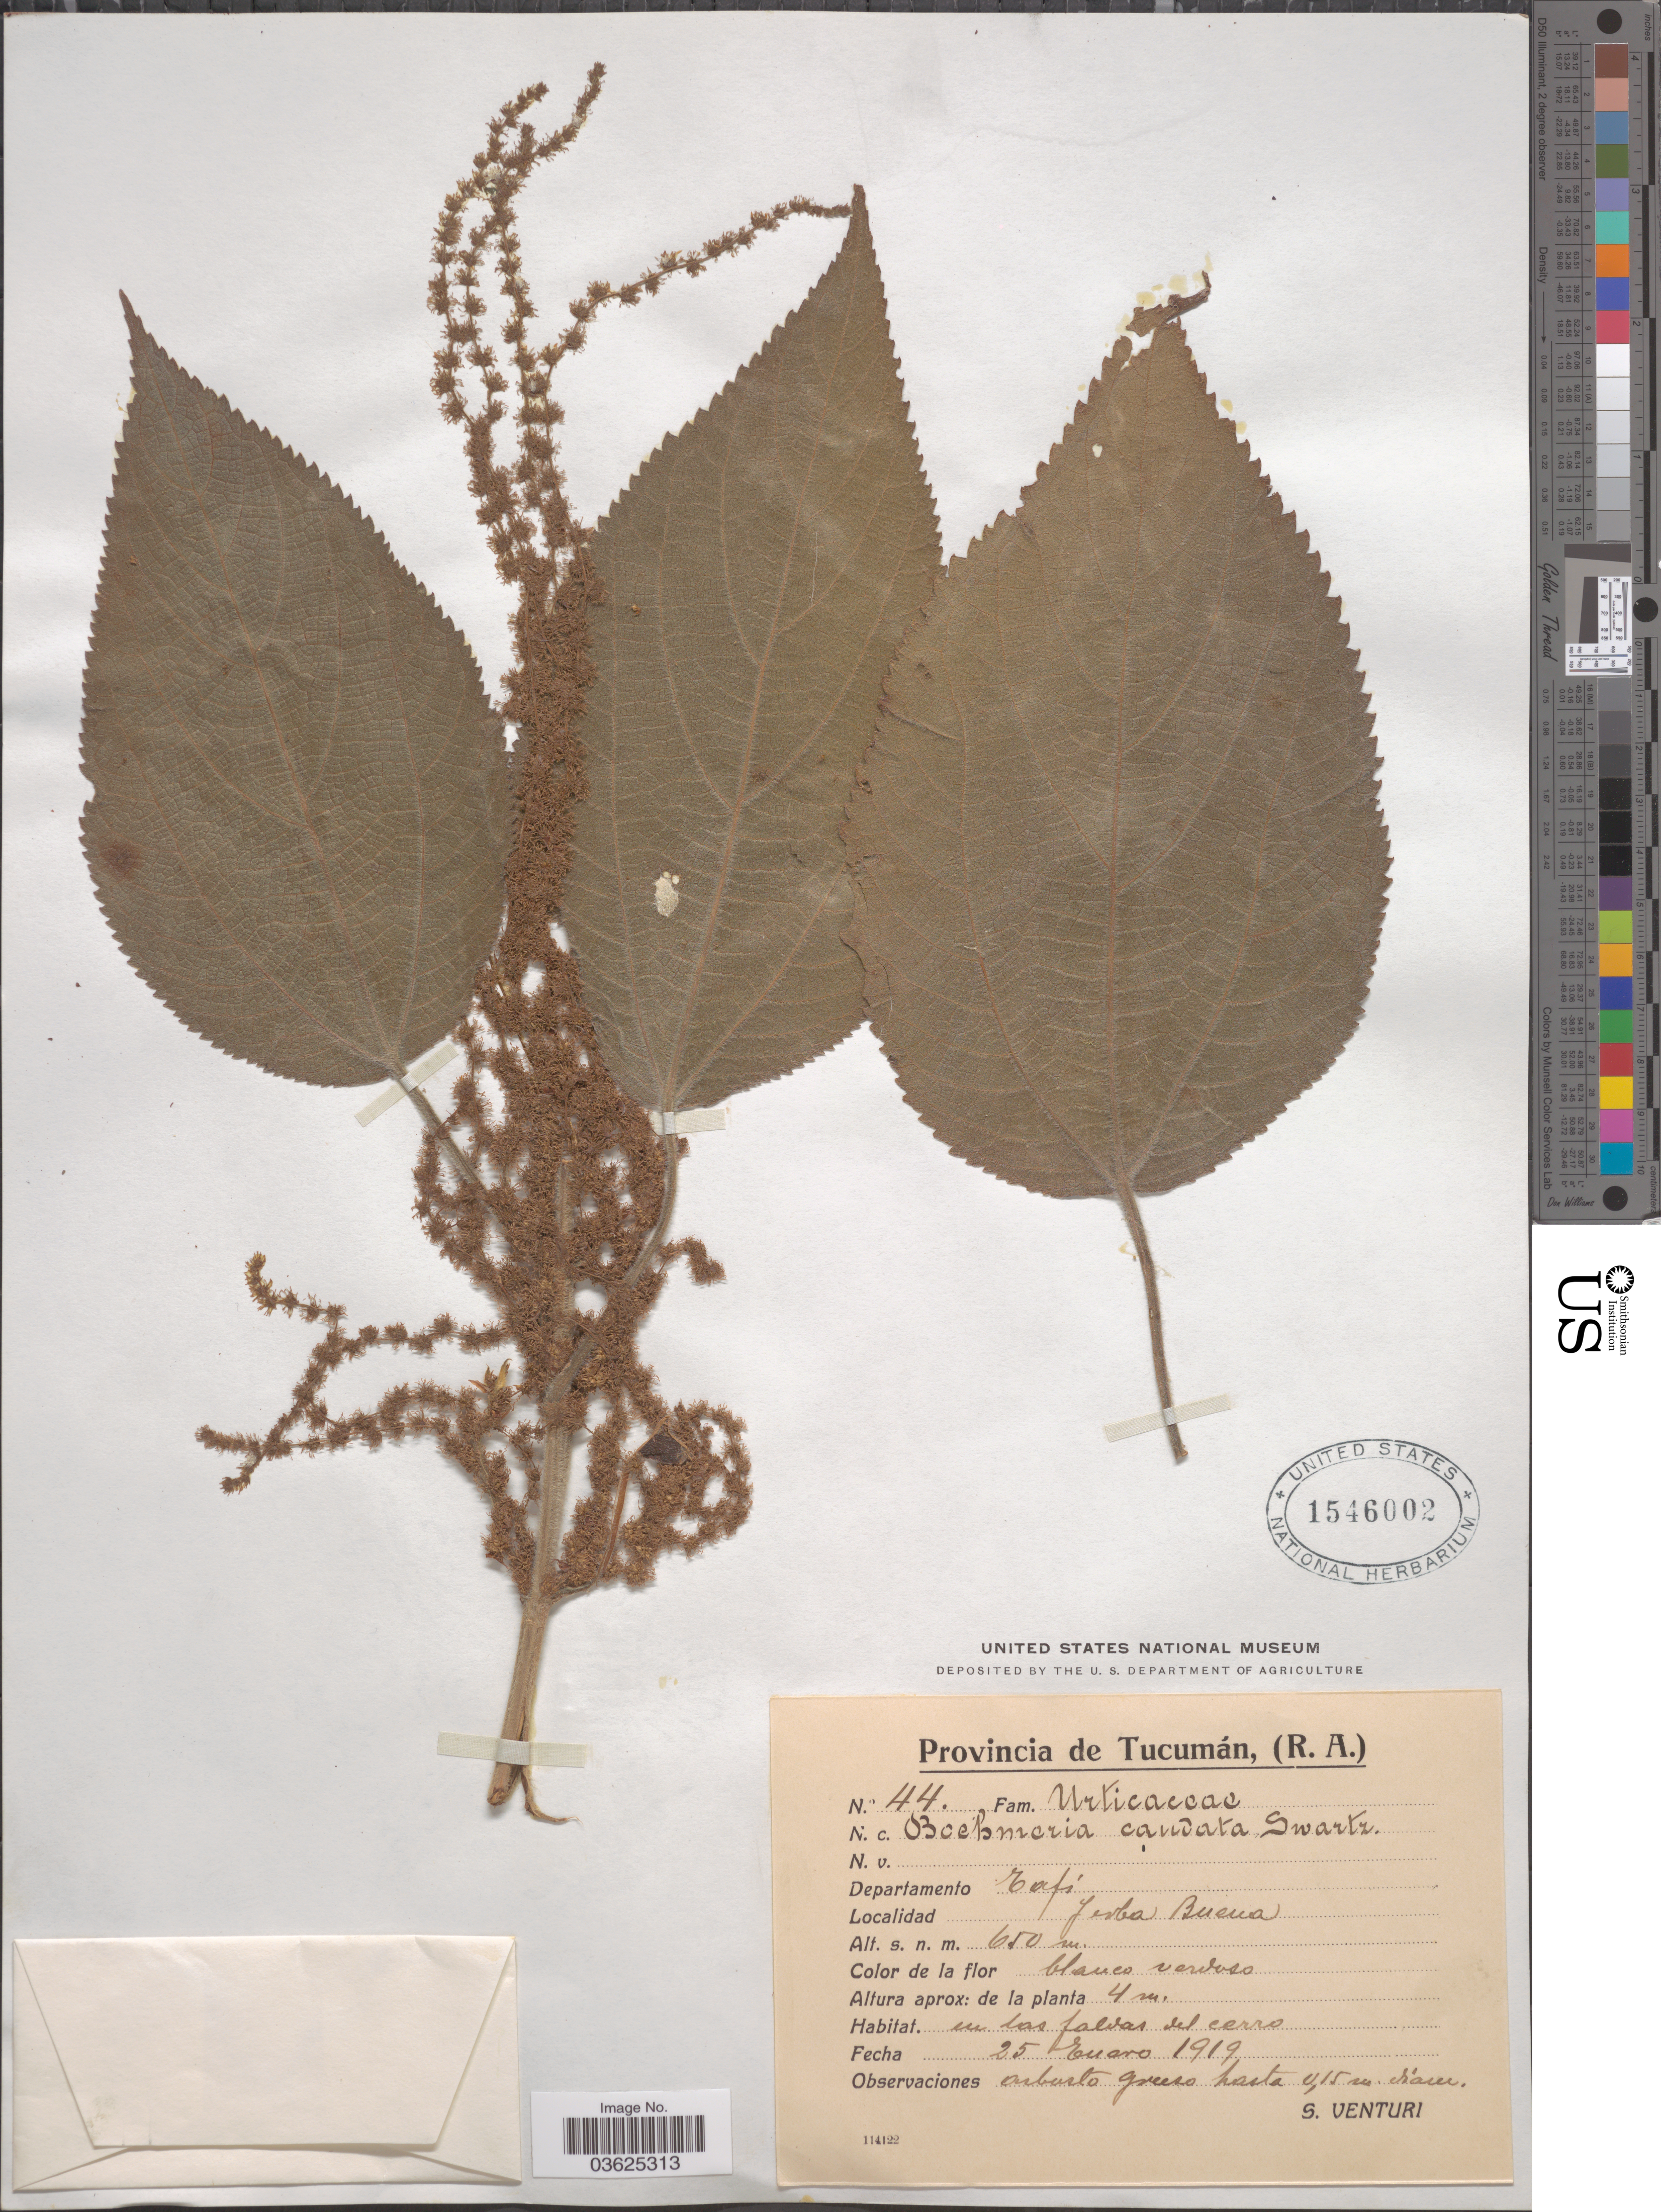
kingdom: Plantae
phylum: Tracheophyta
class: Magnoliopsida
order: Rosales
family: Urticaceae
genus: Boehmeria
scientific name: Boehmeria caudata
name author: Sw.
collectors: S. Venturi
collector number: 44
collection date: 1919-01-25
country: Argentina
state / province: Tucuman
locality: Departamento Tafi. Yerba Buena.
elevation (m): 650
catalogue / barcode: US 1546002